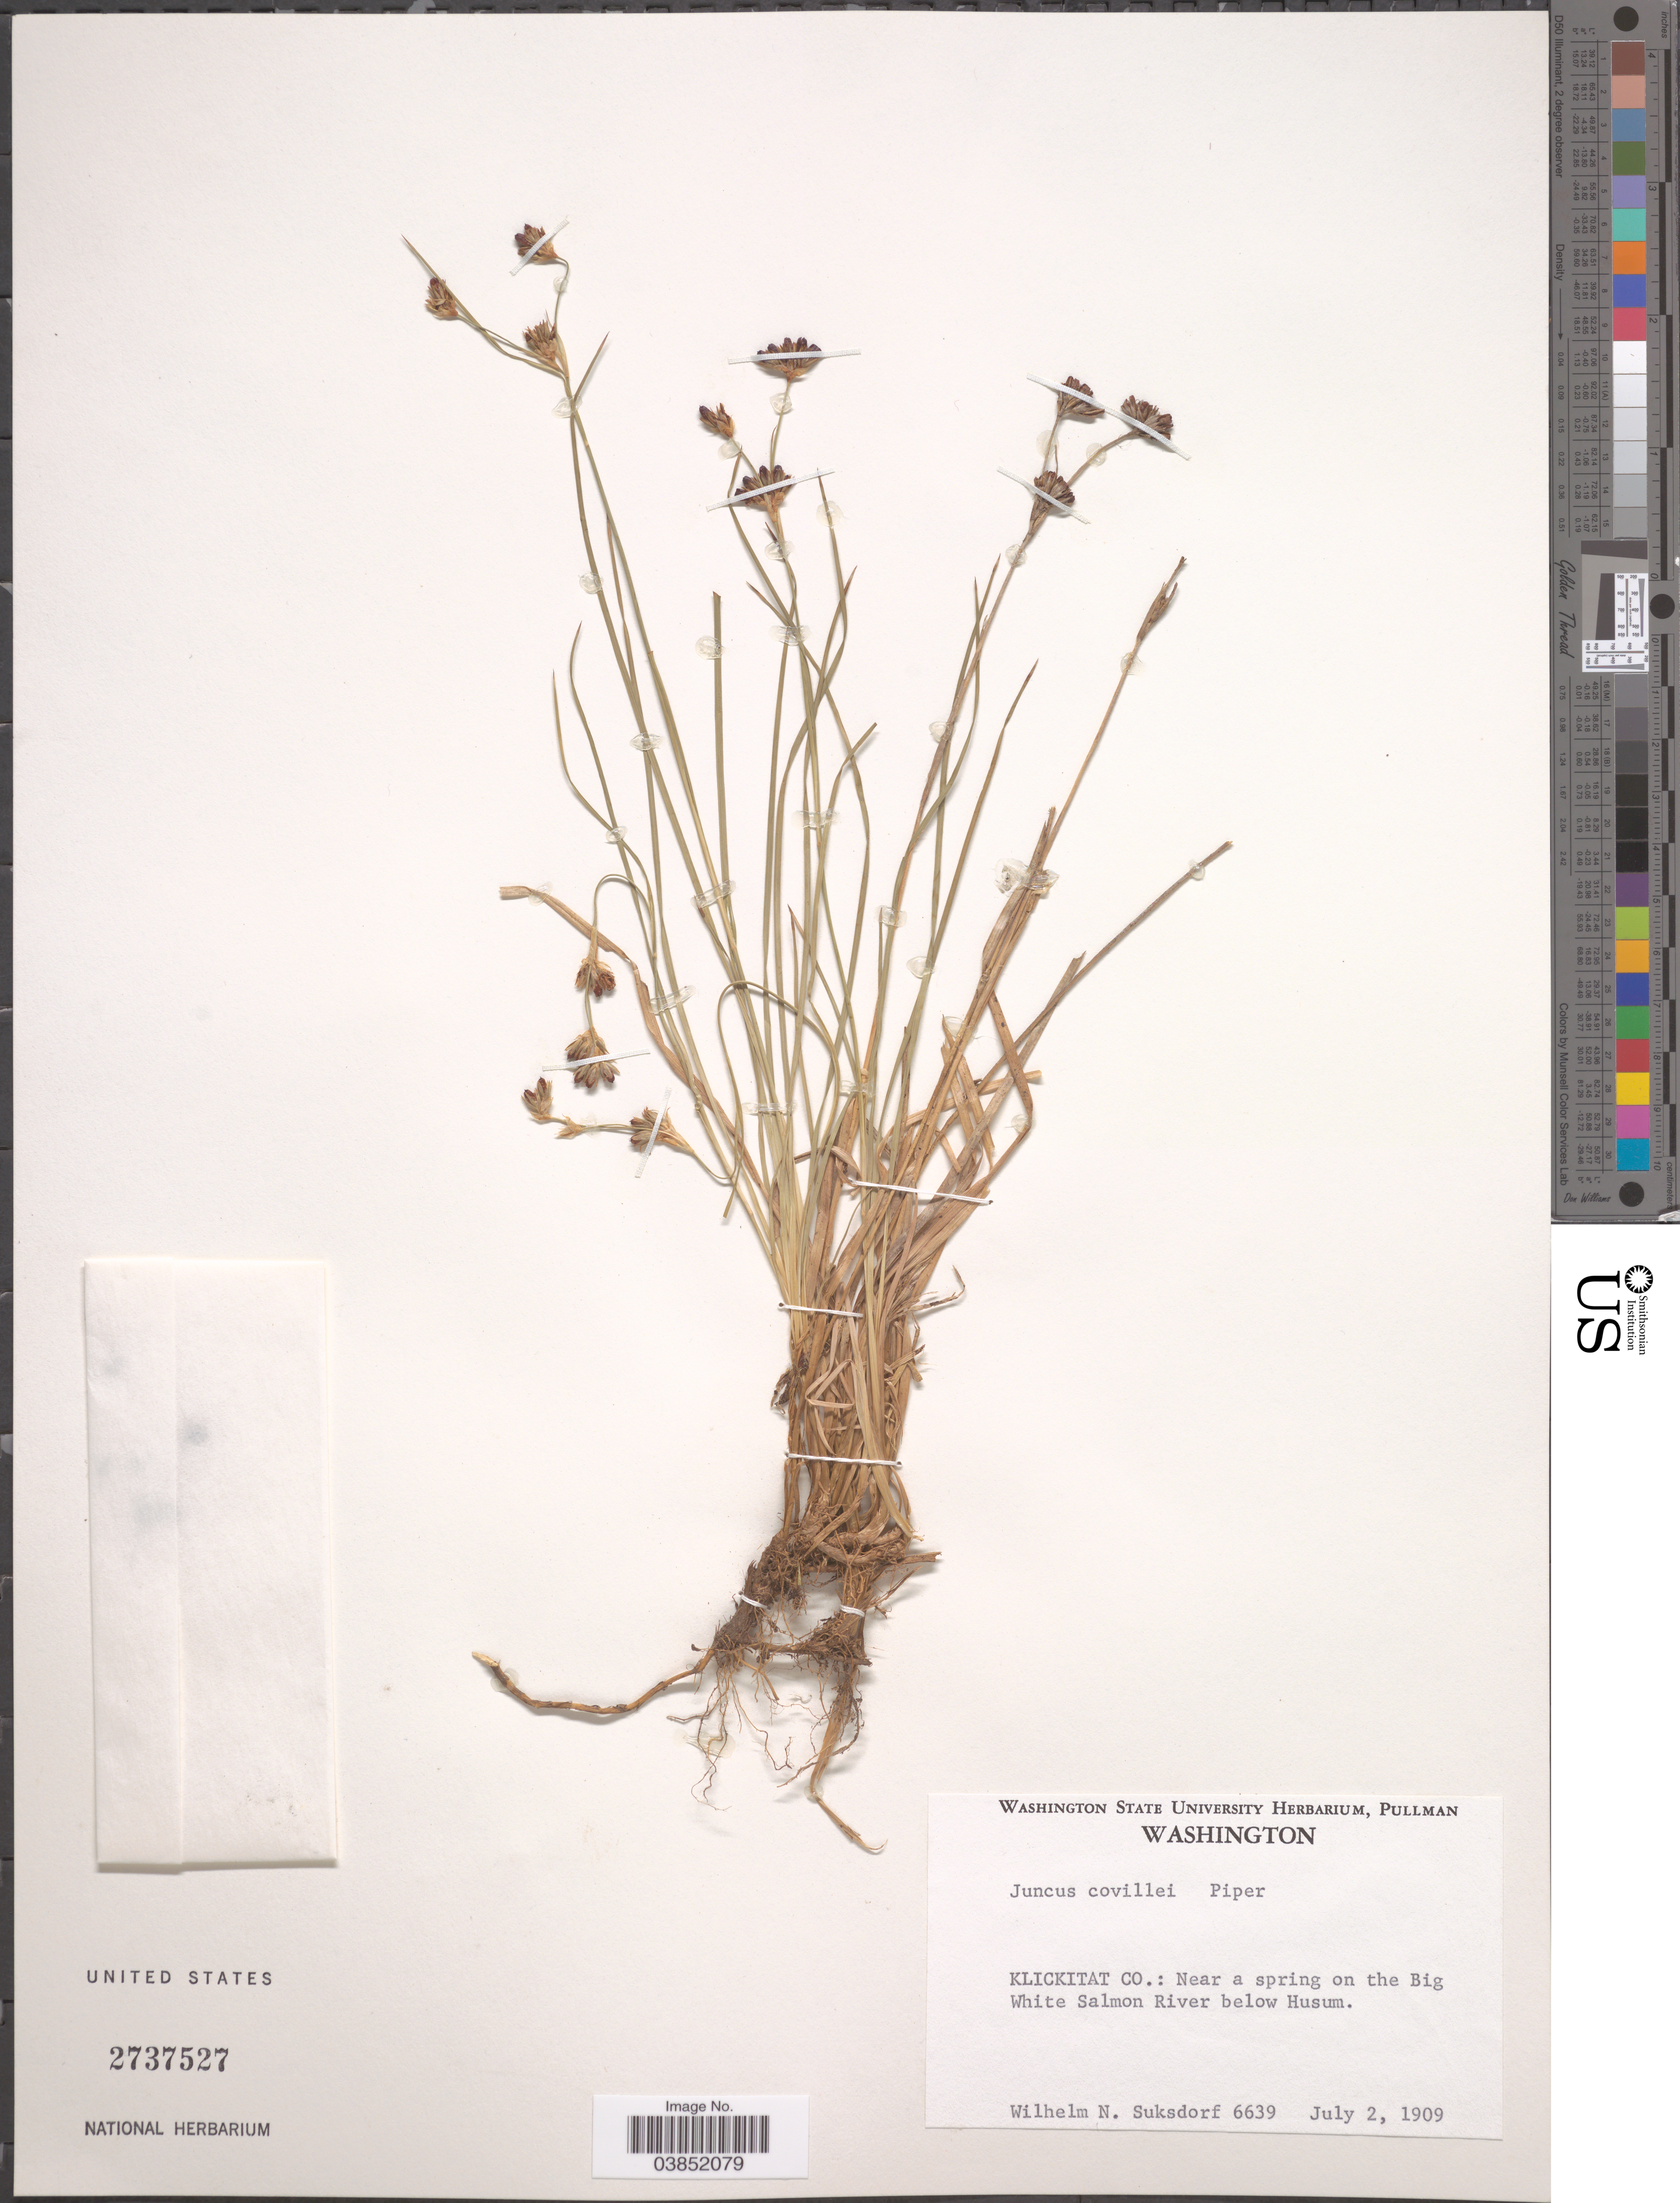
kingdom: Plantae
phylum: Tracheophyta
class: Liliopsida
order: Poales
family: Juncaceae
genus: Juncus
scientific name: Juncus covillei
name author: Piper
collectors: W. N. Suksdorf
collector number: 6639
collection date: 1909-07-02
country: United States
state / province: Washington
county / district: Klickitat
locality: Klickitat Co.: Near s spring on the Big White Salmon River below Husum.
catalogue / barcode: US 2737527